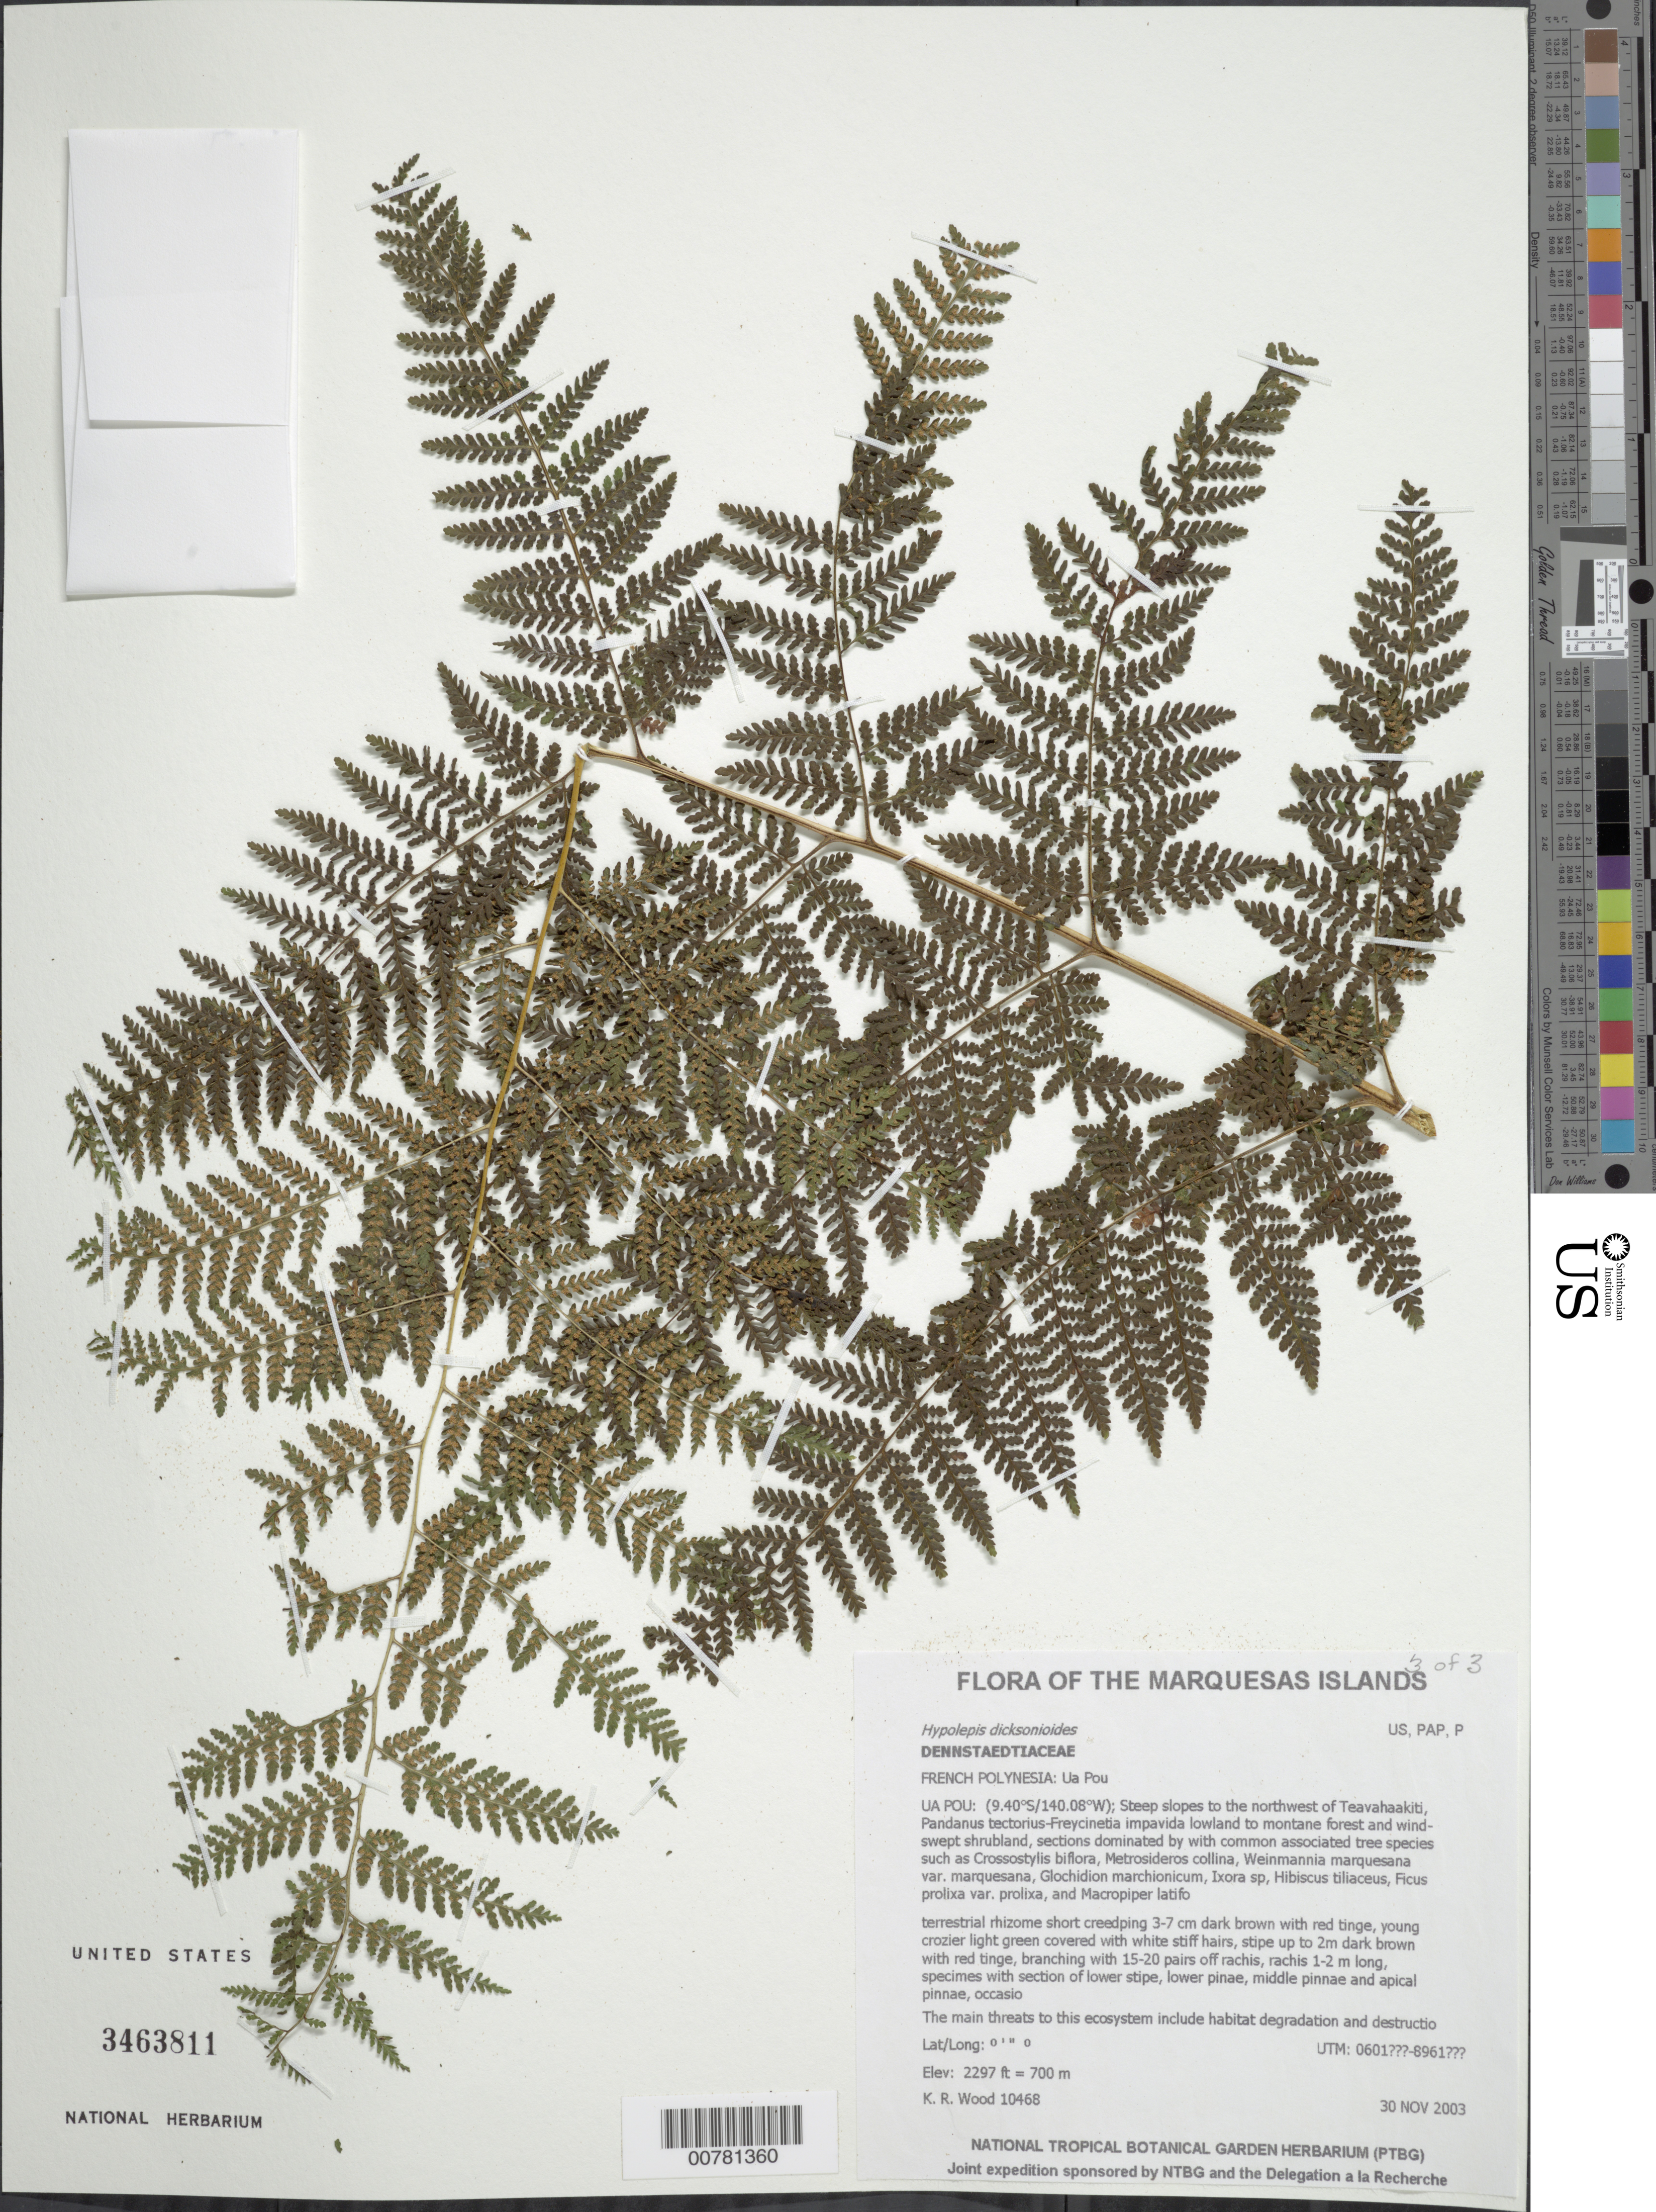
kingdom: Plantae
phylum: Tracheophyta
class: Polypodiopsida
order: Polypodiales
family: Dennstaedtiaceae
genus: Hypolepis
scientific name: Hypolepis dicksonioides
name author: (Endl.) Hook.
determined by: Lorence, David H., (PTBG), National Tropical Botanical Garden (UNITED STATES)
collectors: K. R. Wood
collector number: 10468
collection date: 2003-11-30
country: French Polynesia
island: Ua Pou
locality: Steep slopes to the northwest of Teavahaakiti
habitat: Pandanus tectorius - Freycinetia impavida lowland to montane forest and wind-swept shrubland. Upper slope, W aspect, moderate slope, partial shade, wet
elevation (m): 700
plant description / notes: Habitat degradation and destruction by feral pigs [only a few pigs observed], catastrophic extinction through environmental events, predation by rats [Rattus exulans] that eat seeds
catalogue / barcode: US 3463811